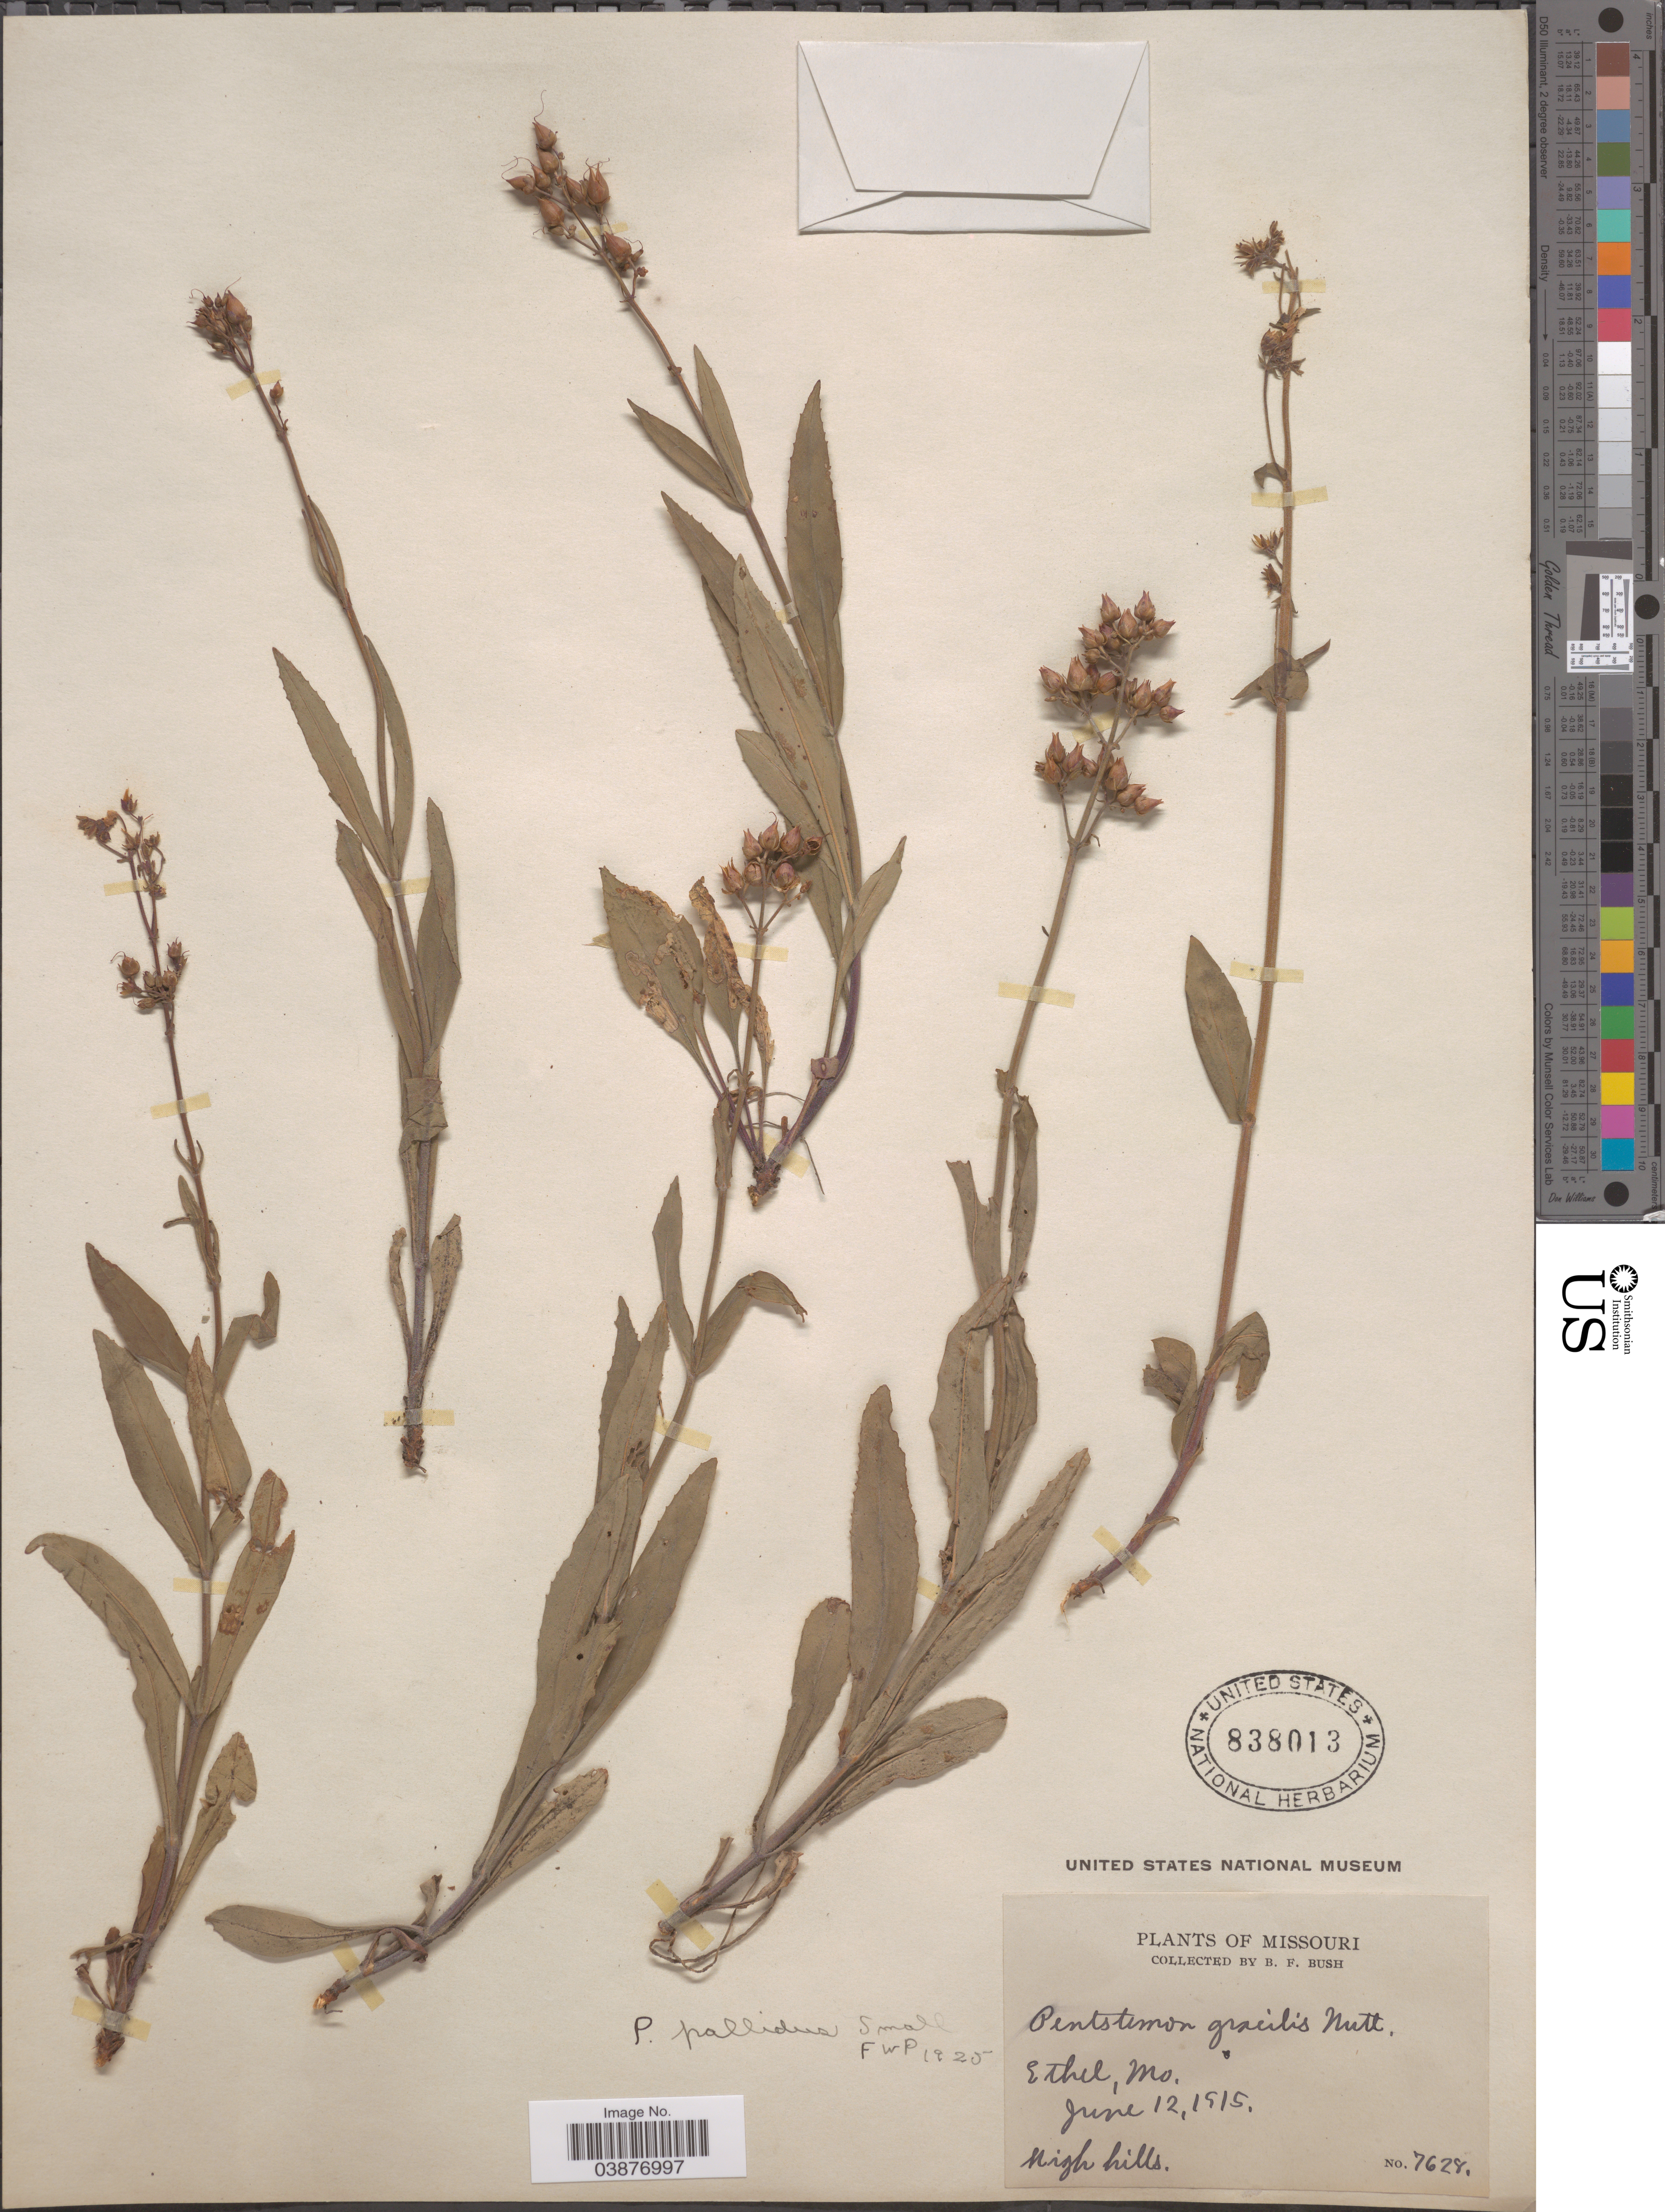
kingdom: Plantae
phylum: Tracheophyta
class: Magnoliopsida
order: Lamiales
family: Plantaginaceae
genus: Penstemon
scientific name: Penstemon pallidus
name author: Small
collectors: B. F. Bush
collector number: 7628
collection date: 1915-06-12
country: United States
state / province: Missouri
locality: Ethel, High hills.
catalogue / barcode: US 838013